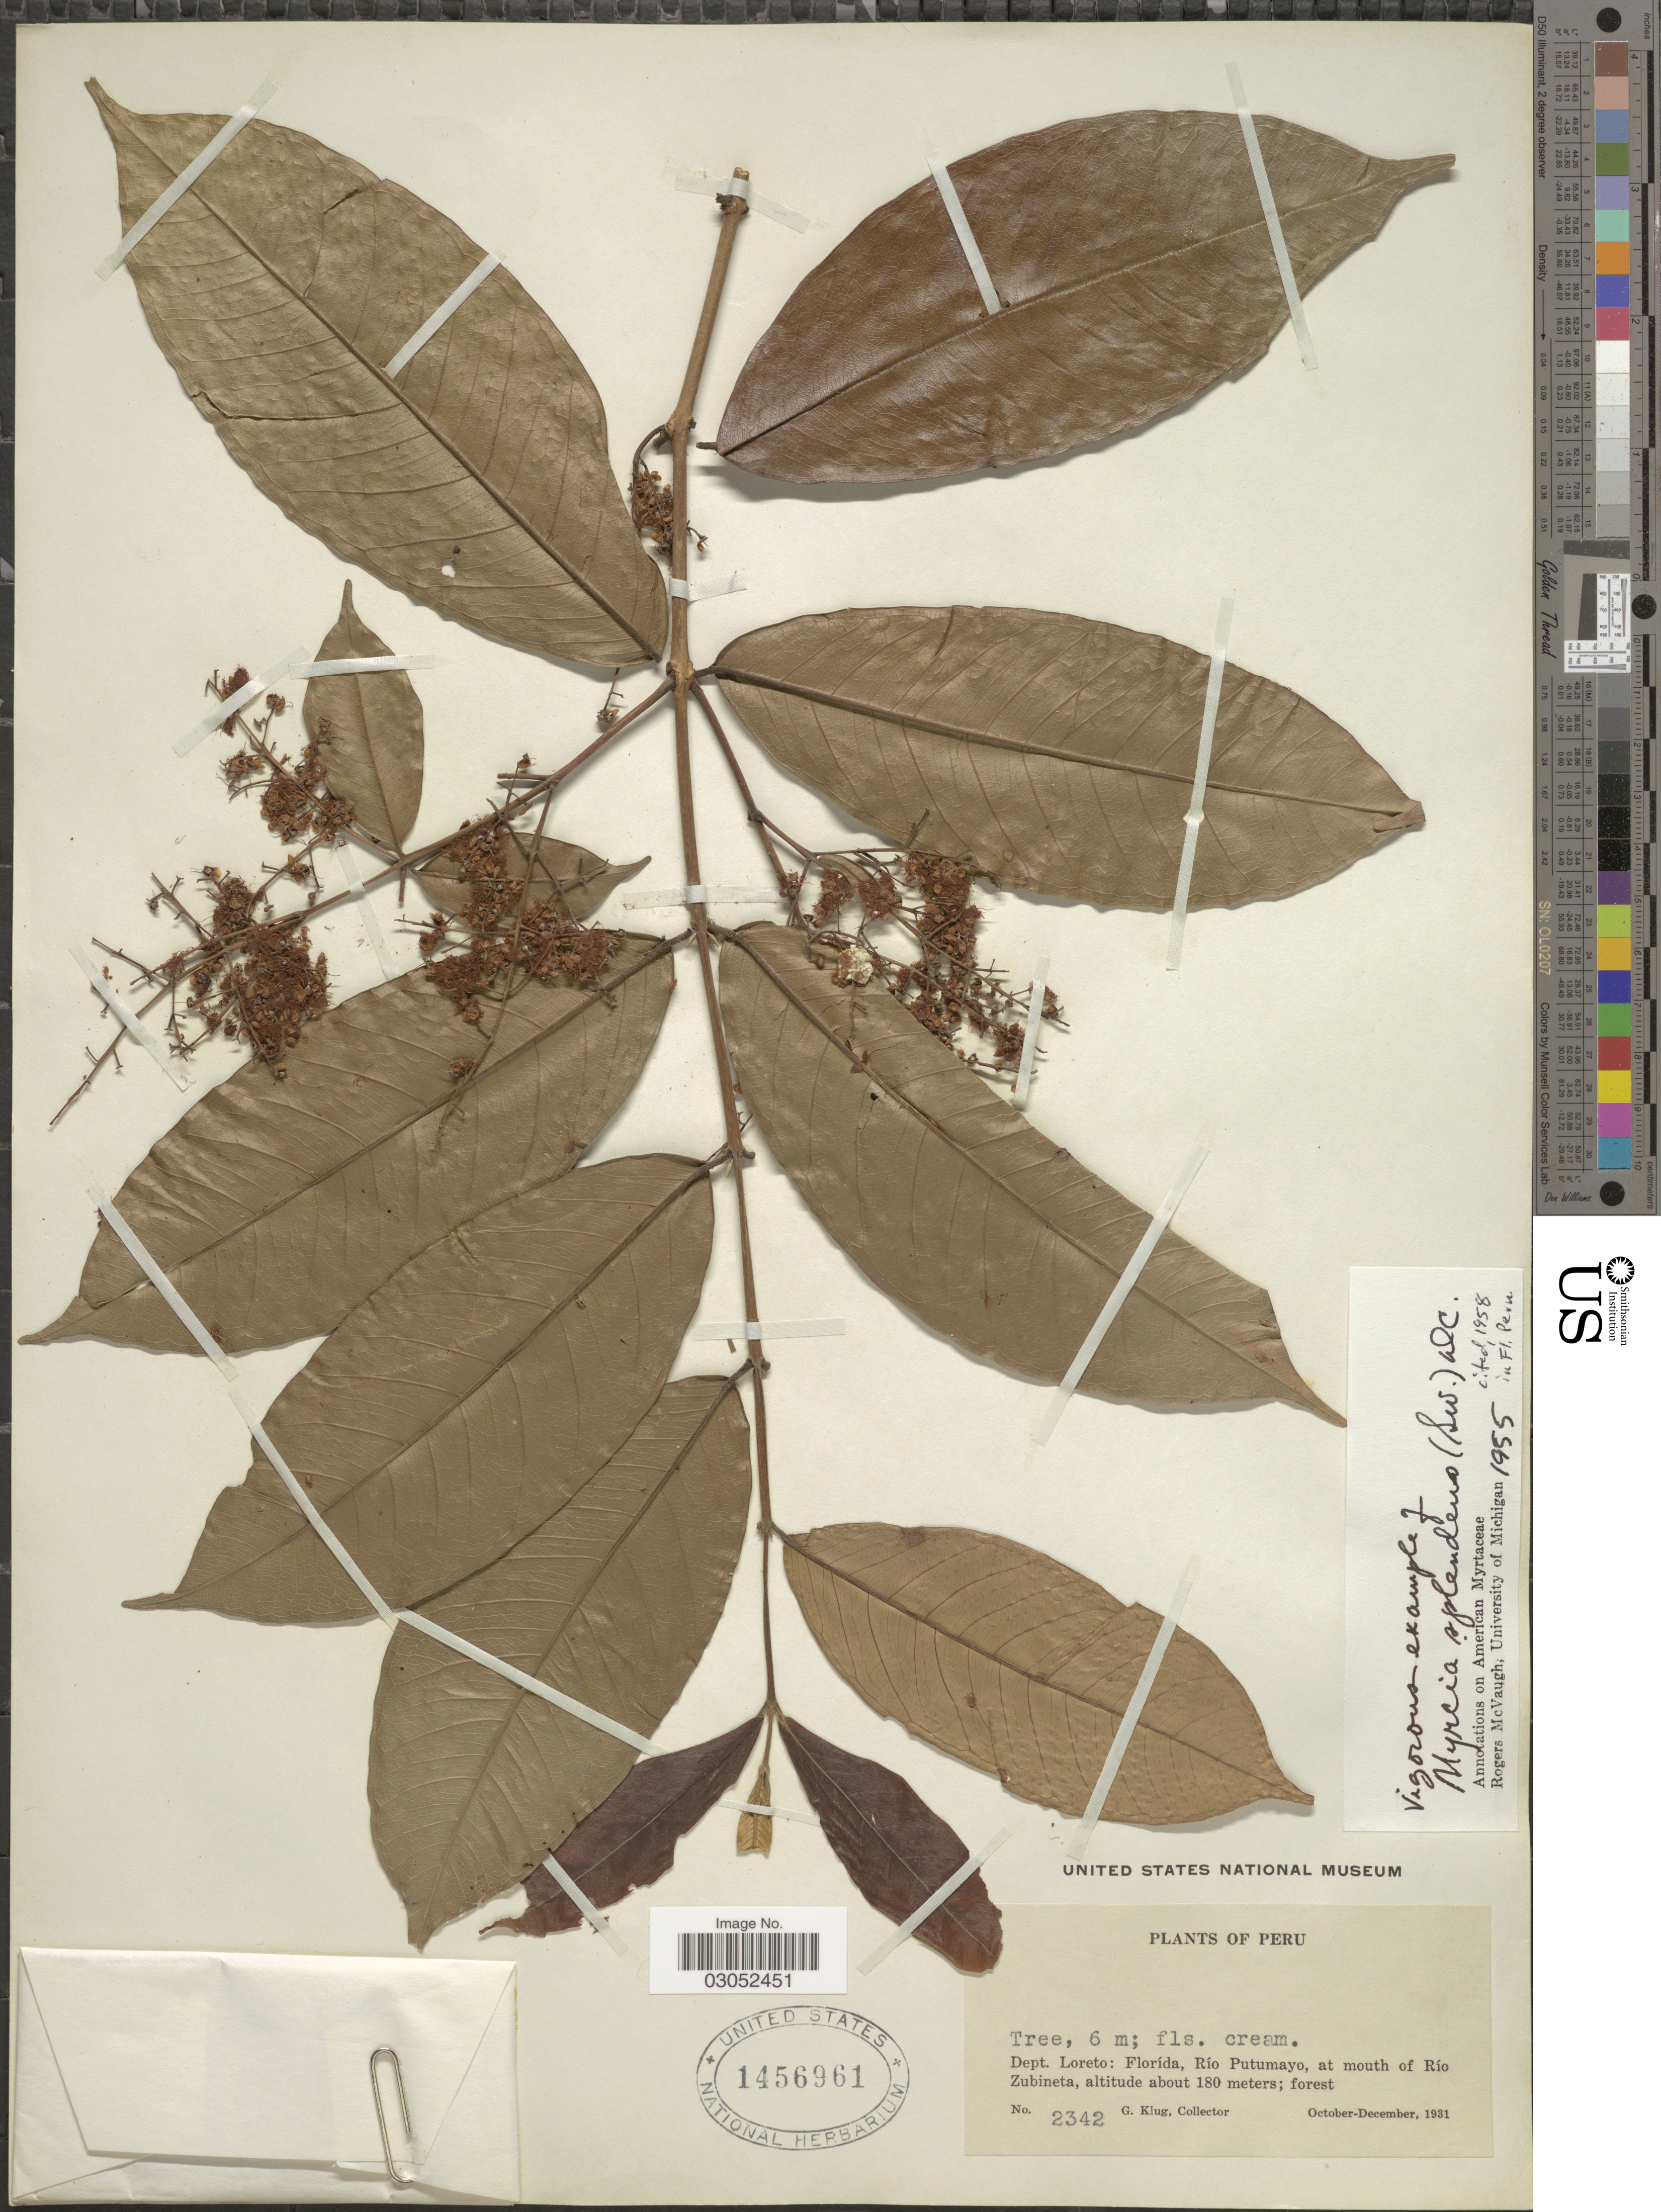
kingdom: Plantae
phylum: Tracheophyta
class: Magnoliopsida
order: Myrtales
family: Myrtaceae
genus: Myrcia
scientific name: Myrcia splendens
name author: (Sw.) DC.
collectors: G. Klug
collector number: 2342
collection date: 1931-10/1931-12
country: Peru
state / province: Loreto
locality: Dept. Loreto: Florída, Río Putumayo, at mouth of Río Zubineta.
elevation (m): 180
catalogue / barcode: US 1456961